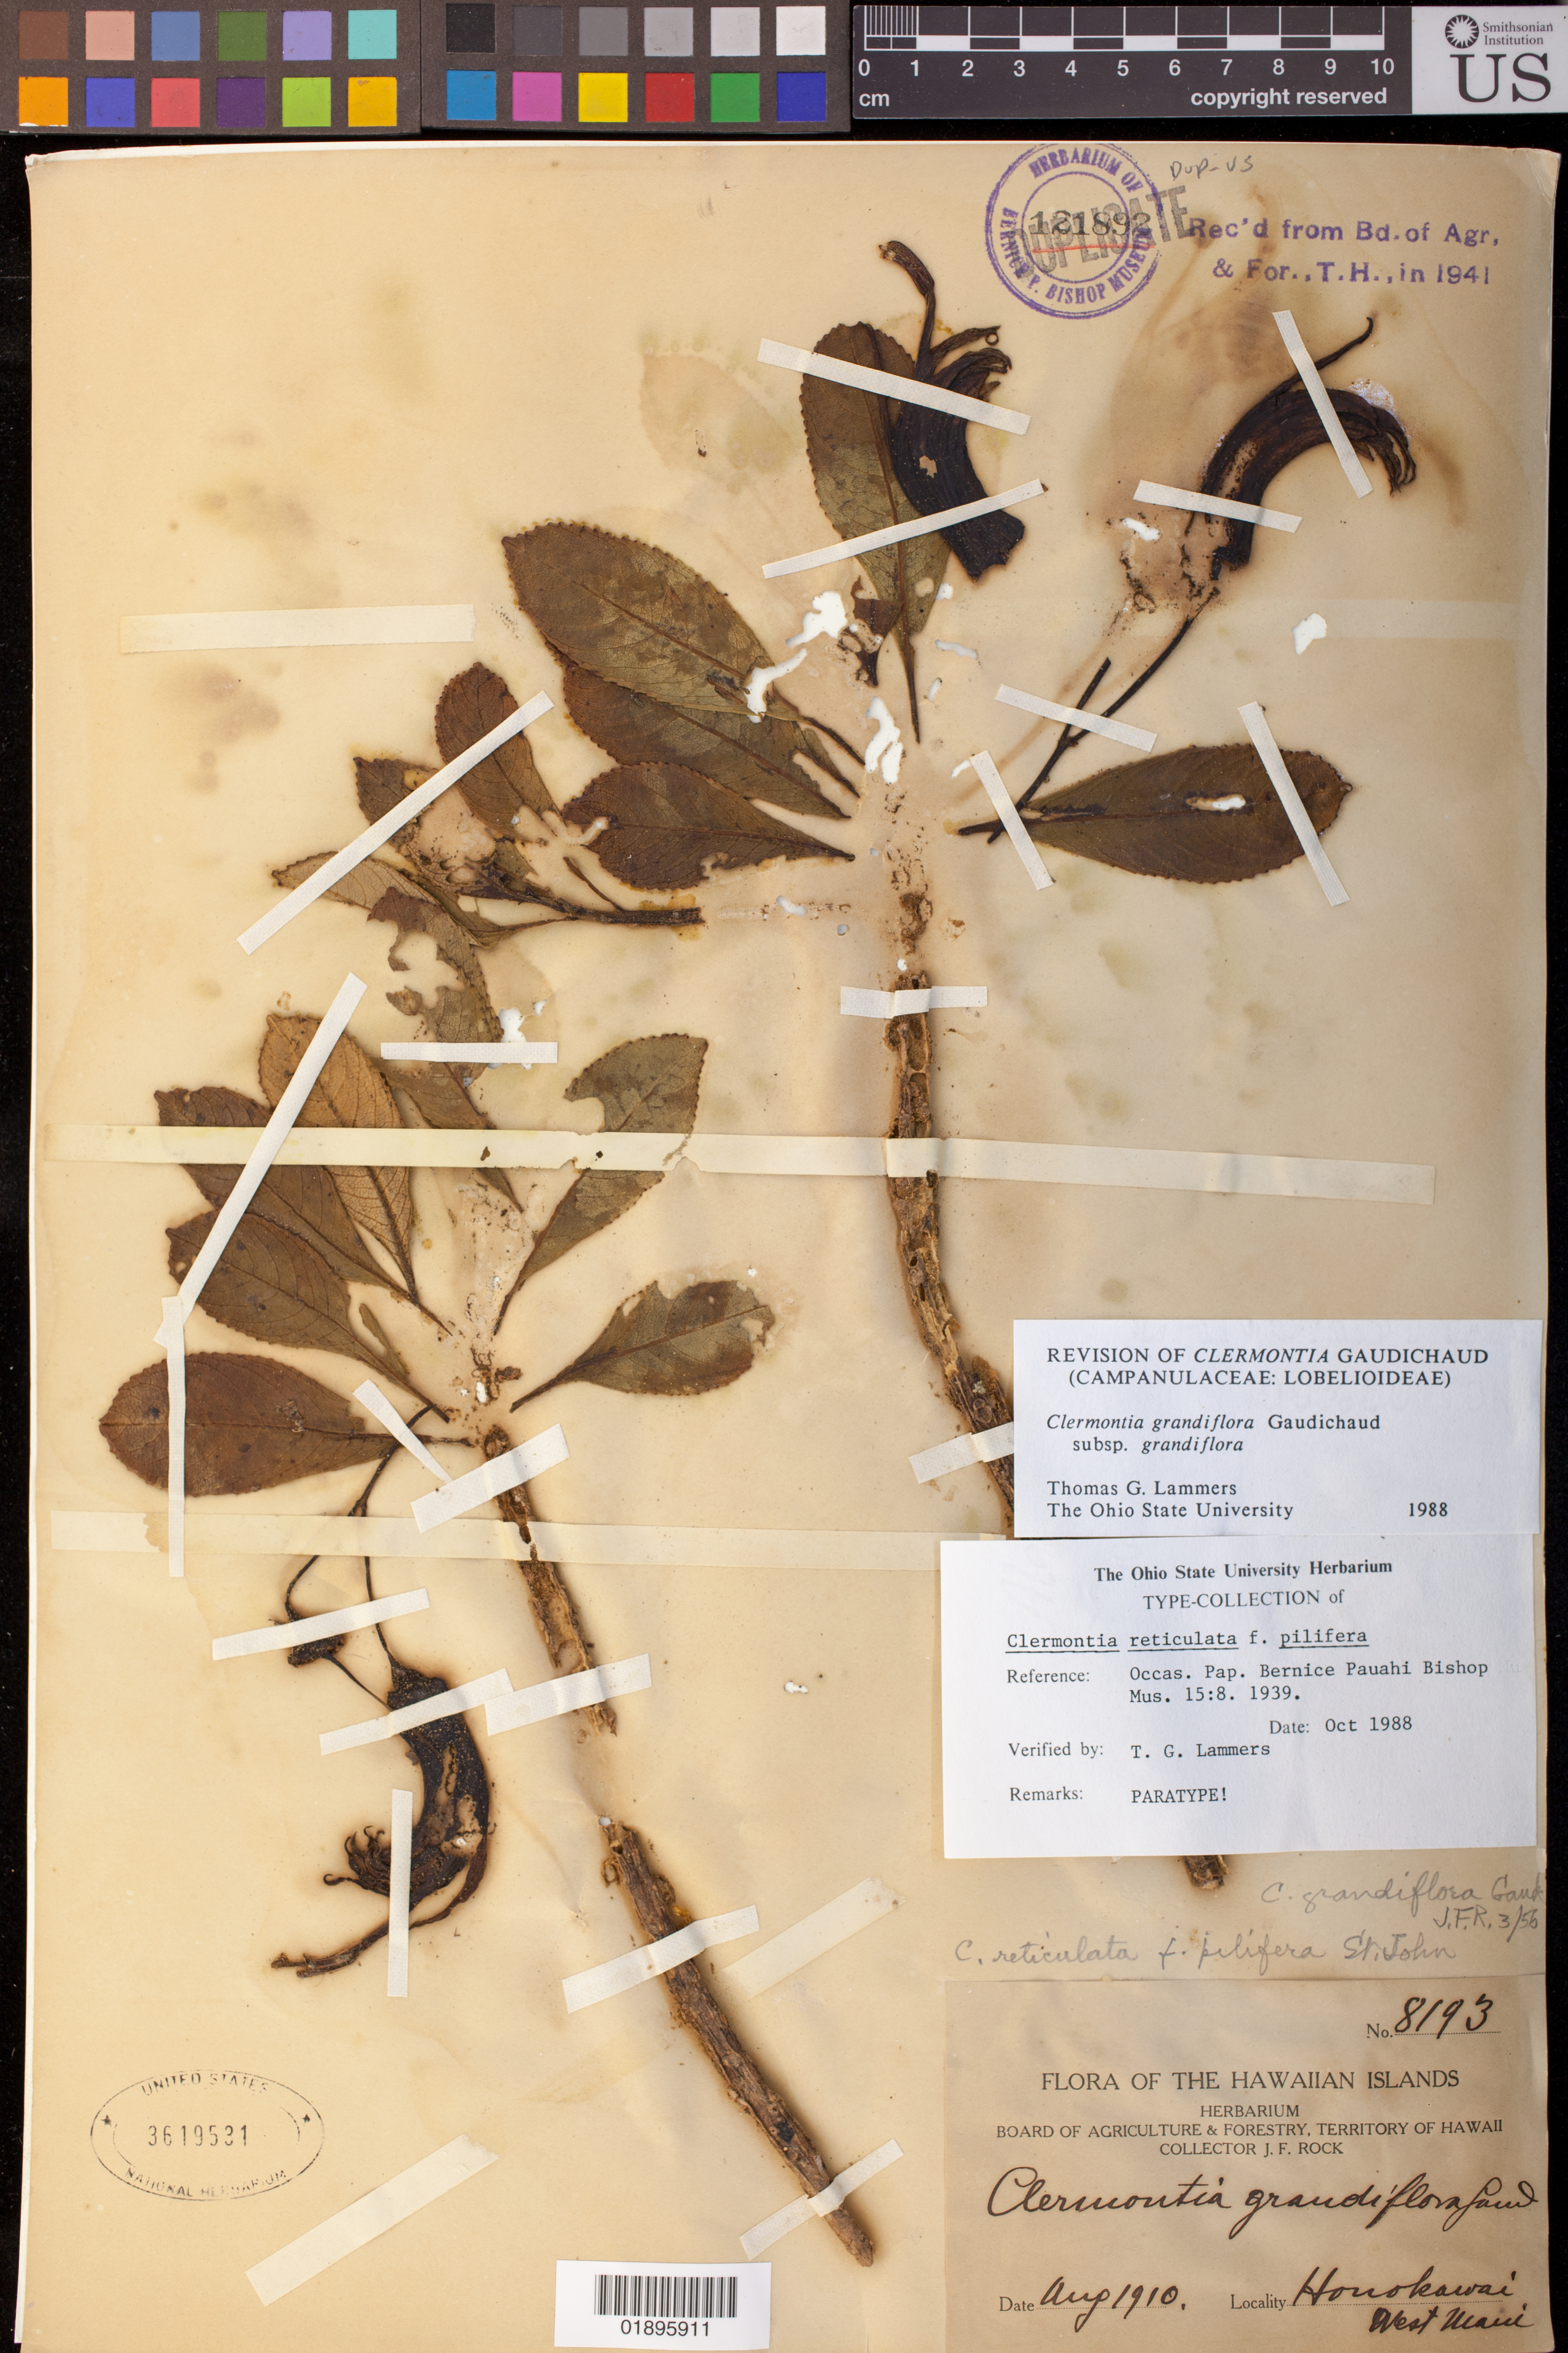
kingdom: Plantae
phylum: Tracheophyta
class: Magnoliopsida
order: Asterales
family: Campanulaceae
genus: Clermontia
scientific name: Clermontia grandiflora subsp. grandiflora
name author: Gaudich.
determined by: Lammers, T. G.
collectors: J. F. Rock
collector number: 8193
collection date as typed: Aug 1910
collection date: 1910-08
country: United States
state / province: Hawaii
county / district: Maui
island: Maui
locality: Honokawaii, West Maui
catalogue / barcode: US 3619531